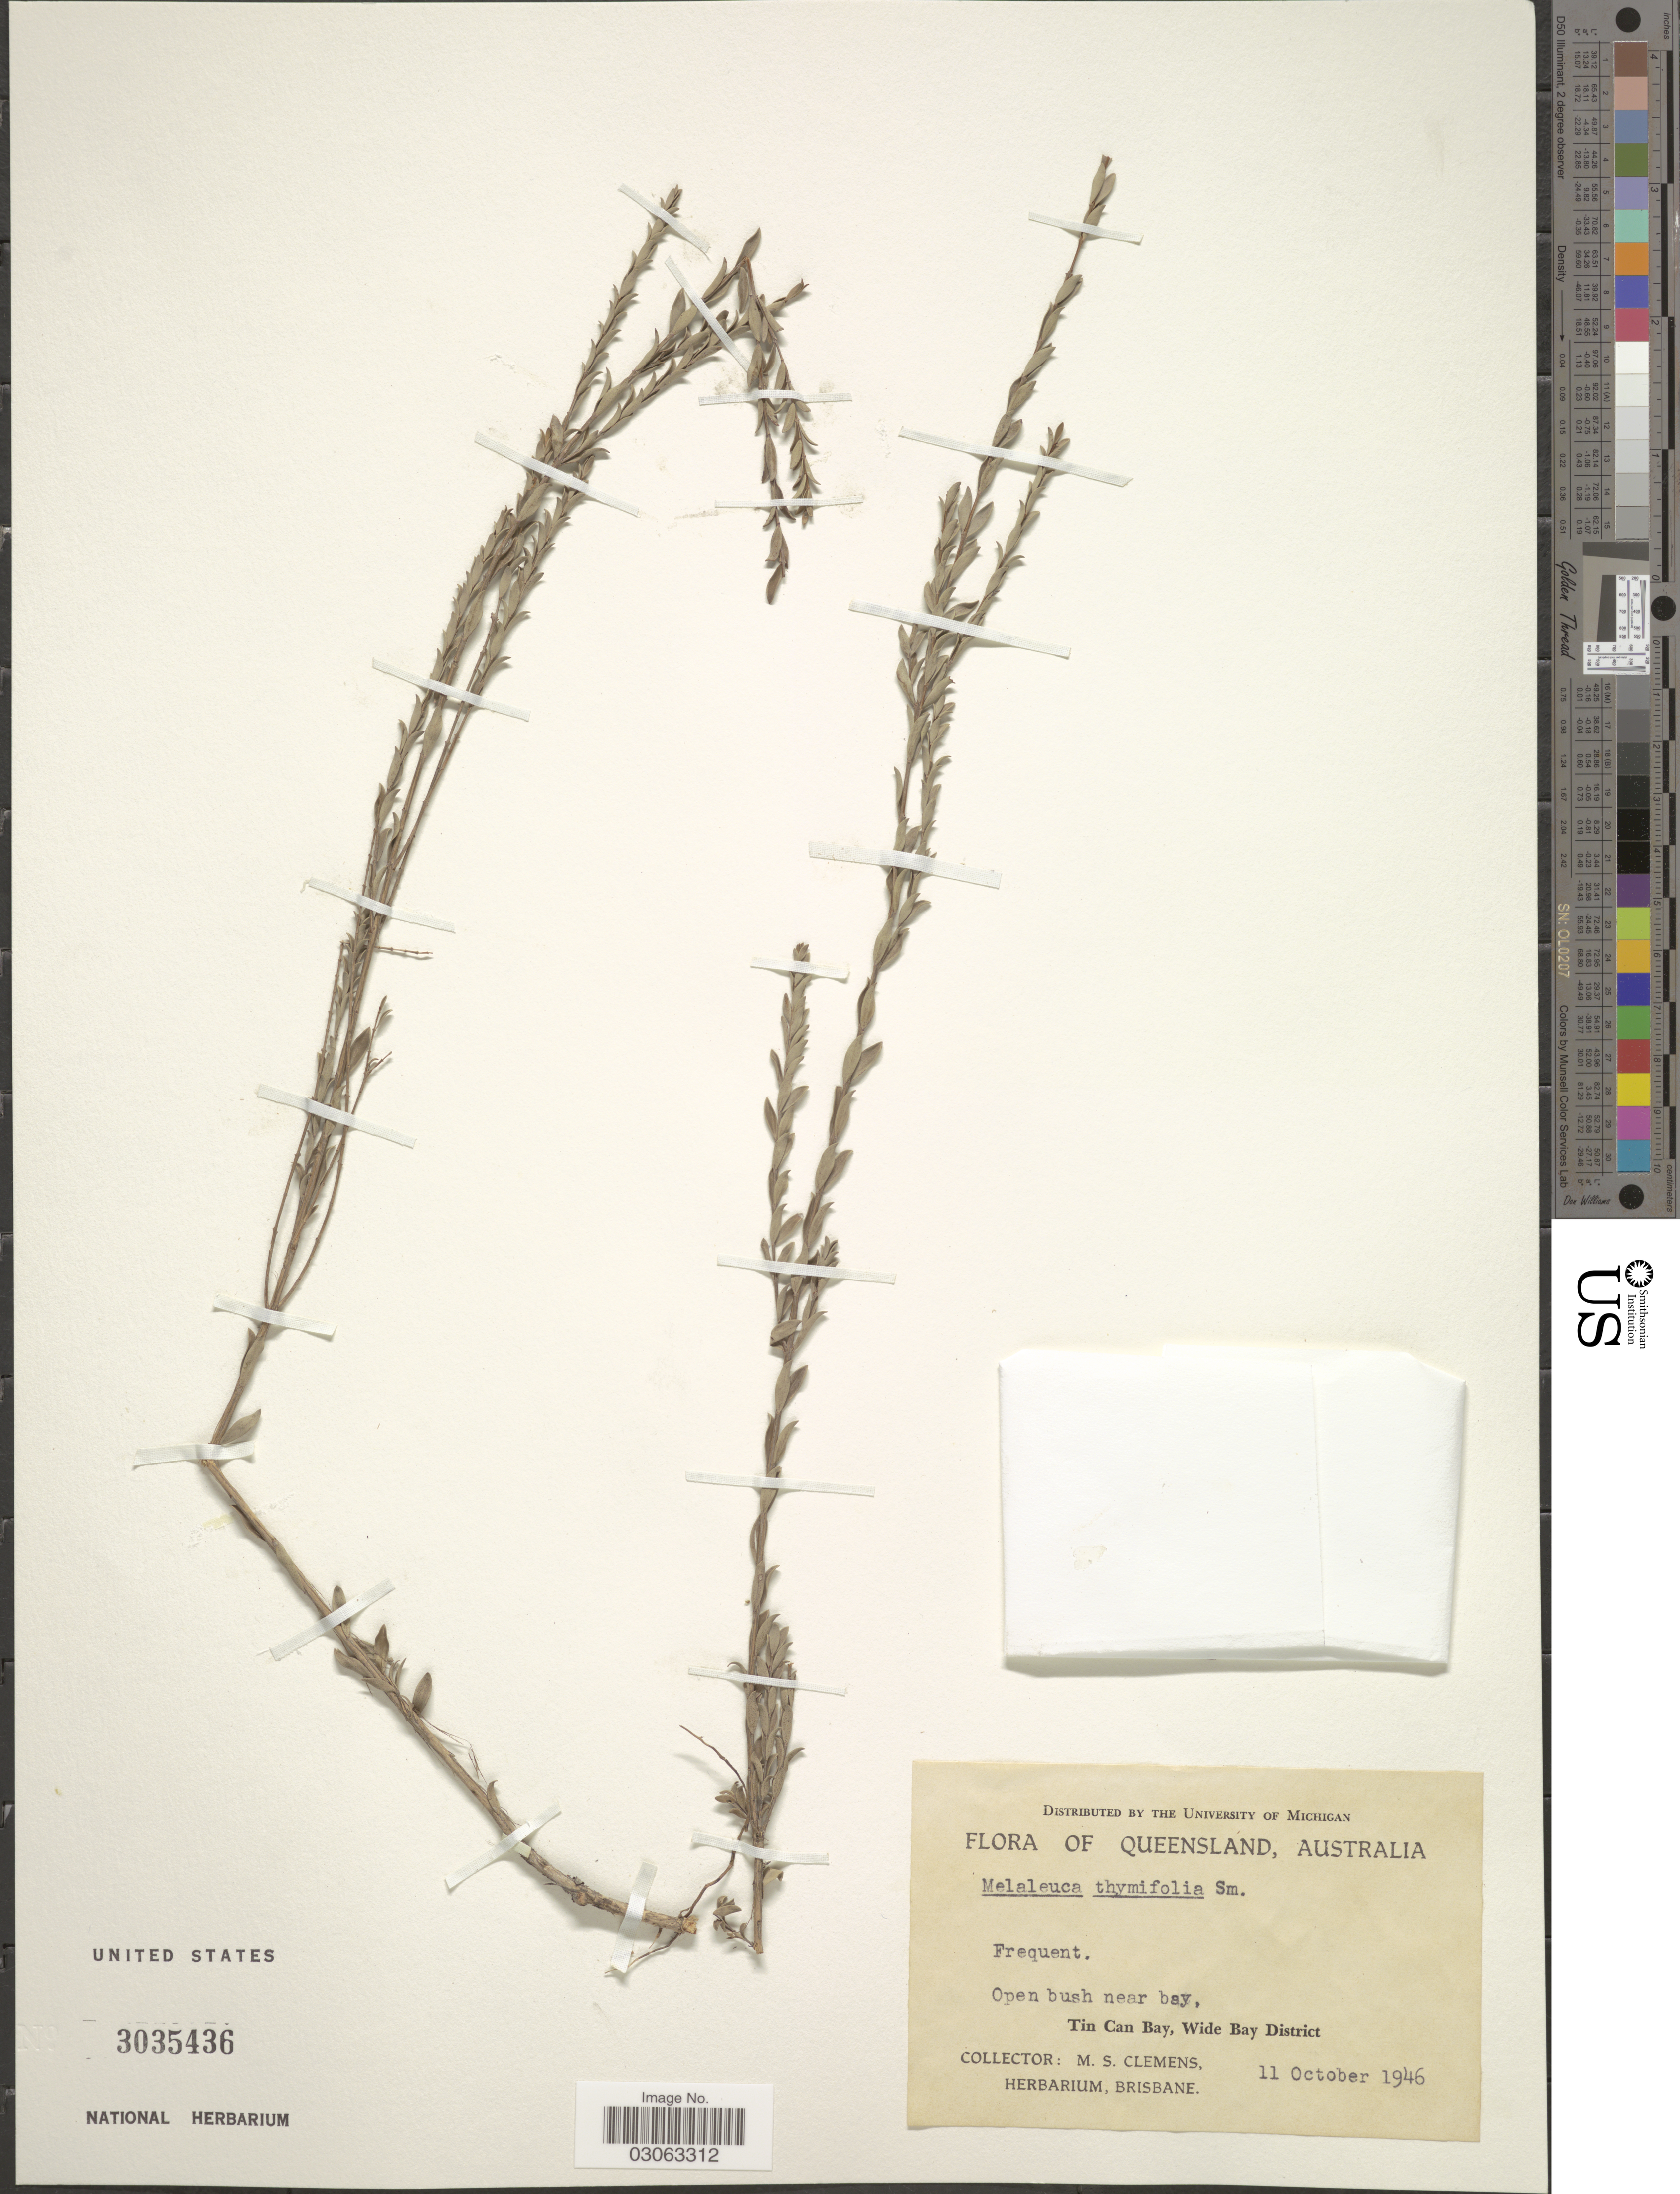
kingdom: Plantae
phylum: Tracheophyta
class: Magnoliopsida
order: Myrtales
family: Myrtaceae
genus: Melaleuca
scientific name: Melaleuca thymifolia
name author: L.S. Sm.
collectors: M. S. Clemens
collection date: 1946-10-11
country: Australia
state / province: Queensland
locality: Open bush near bay. Tin Can Bay, Wilde Bay District.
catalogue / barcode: US 3035436